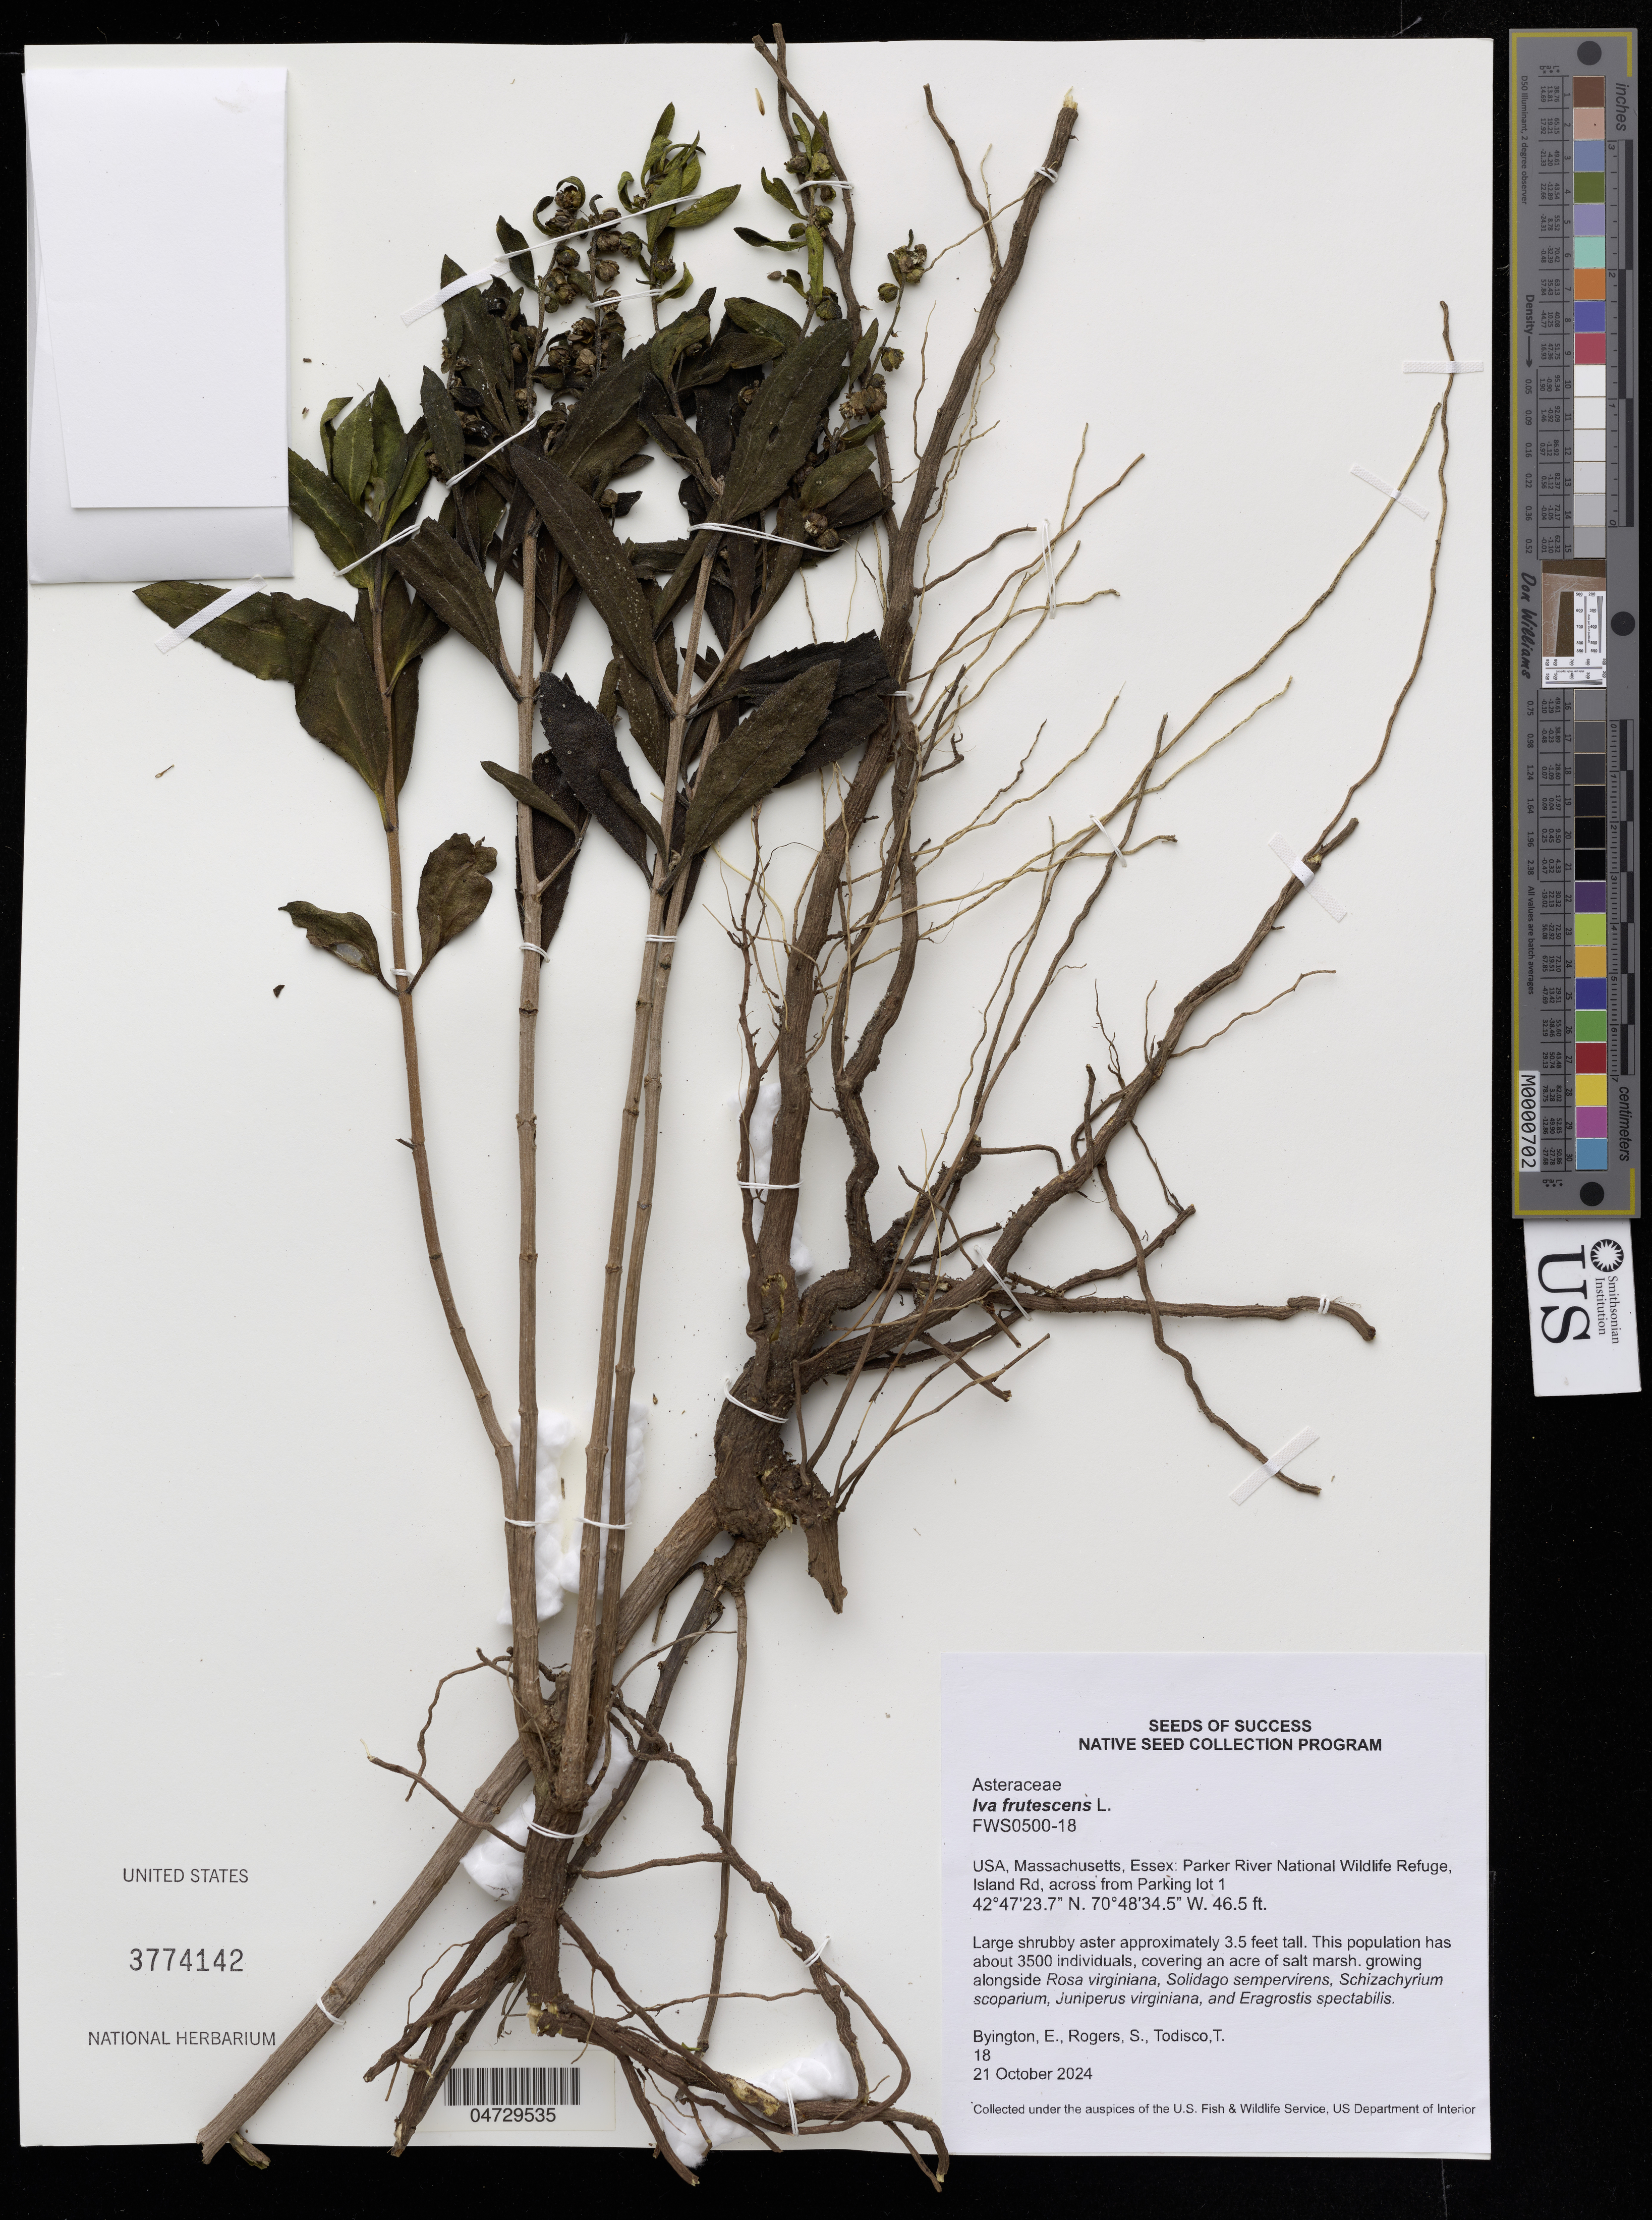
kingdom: Plantae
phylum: Tracheophyta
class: Magnoliopsida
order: Asterales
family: Asteraceae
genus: Iva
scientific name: Iva frutescens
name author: L.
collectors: E. Byington, S. Rogers & T. Todisco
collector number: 18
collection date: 2024-10-21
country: United States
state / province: Massachusetts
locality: Essex: Parker River National Wildlife Refuge, Island Rd, across from Parking lot 1.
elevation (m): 14.2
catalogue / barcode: US 3774142